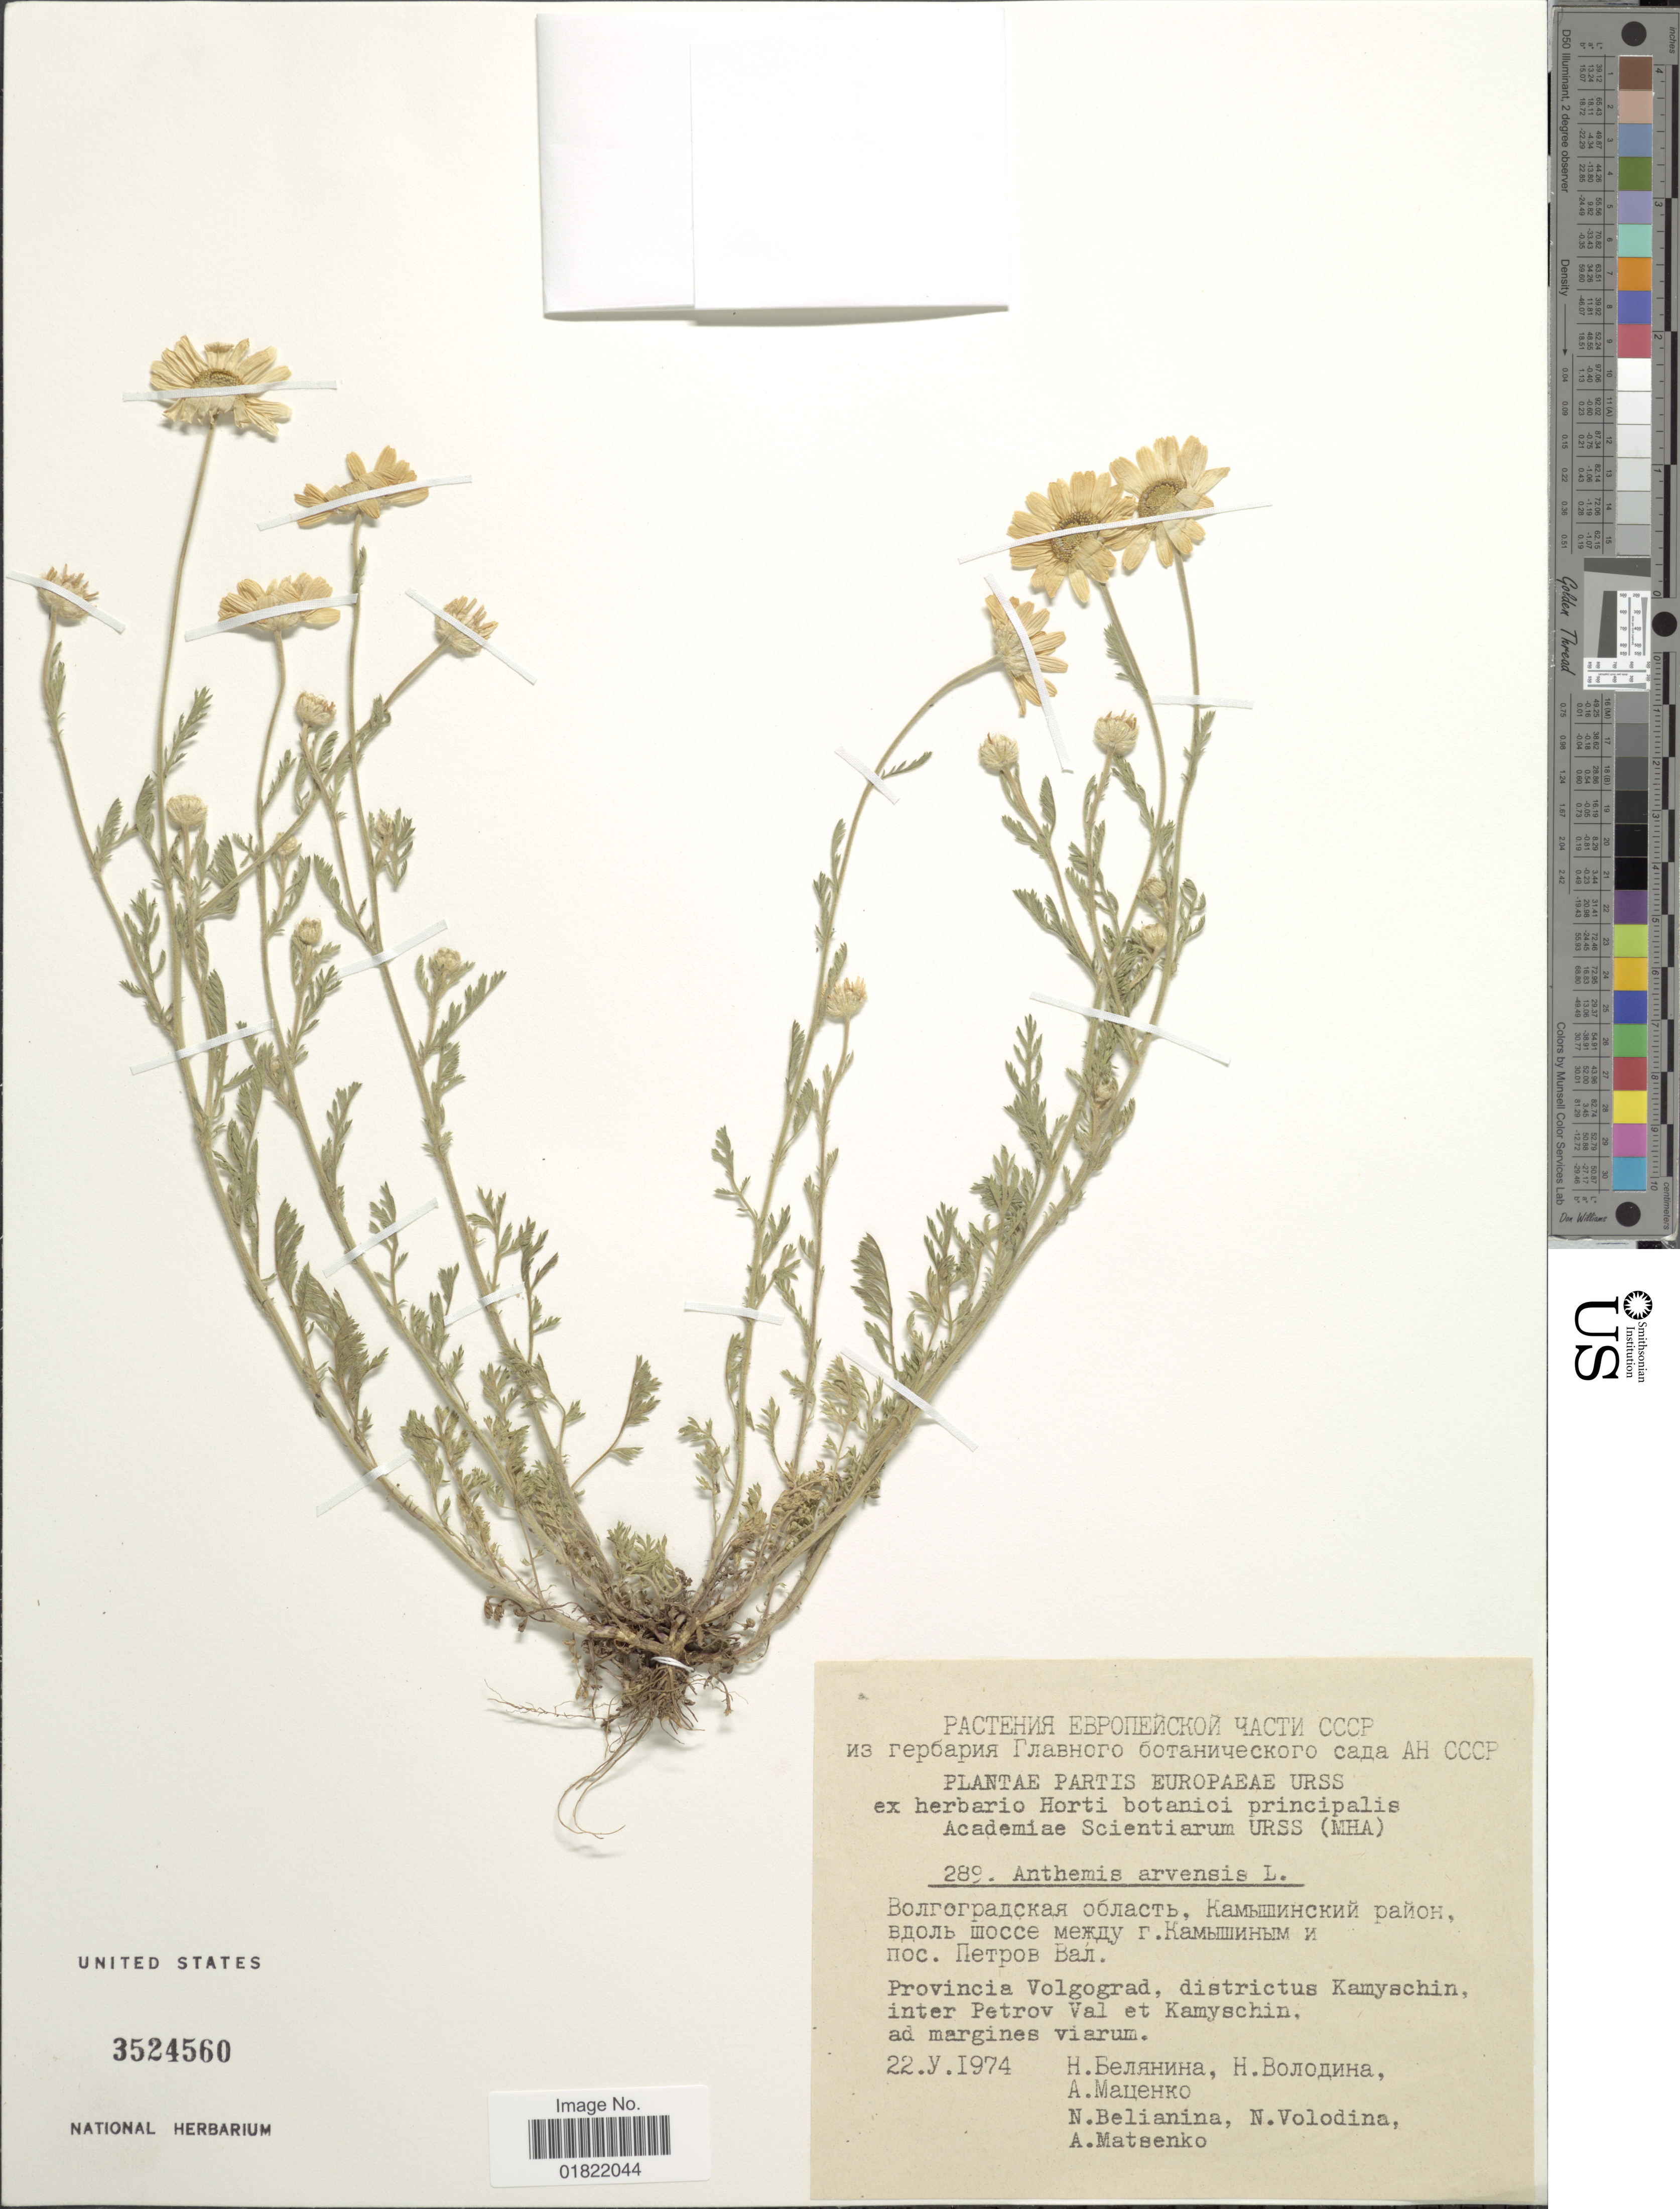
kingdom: Plantae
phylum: Tracheophyta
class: Magnoliopsida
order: Asterales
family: Asteraceae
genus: Anthemis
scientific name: Anthemis arvensis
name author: L.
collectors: N. Belianina, N. Volodina & A. Matsenko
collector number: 289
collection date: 1974-05-22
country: Russian Federation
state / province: Volgograd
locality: Districtus Kamyschin, inter Petrov Val et Kamyschin, ad margines viarum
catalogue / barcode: US 3524560